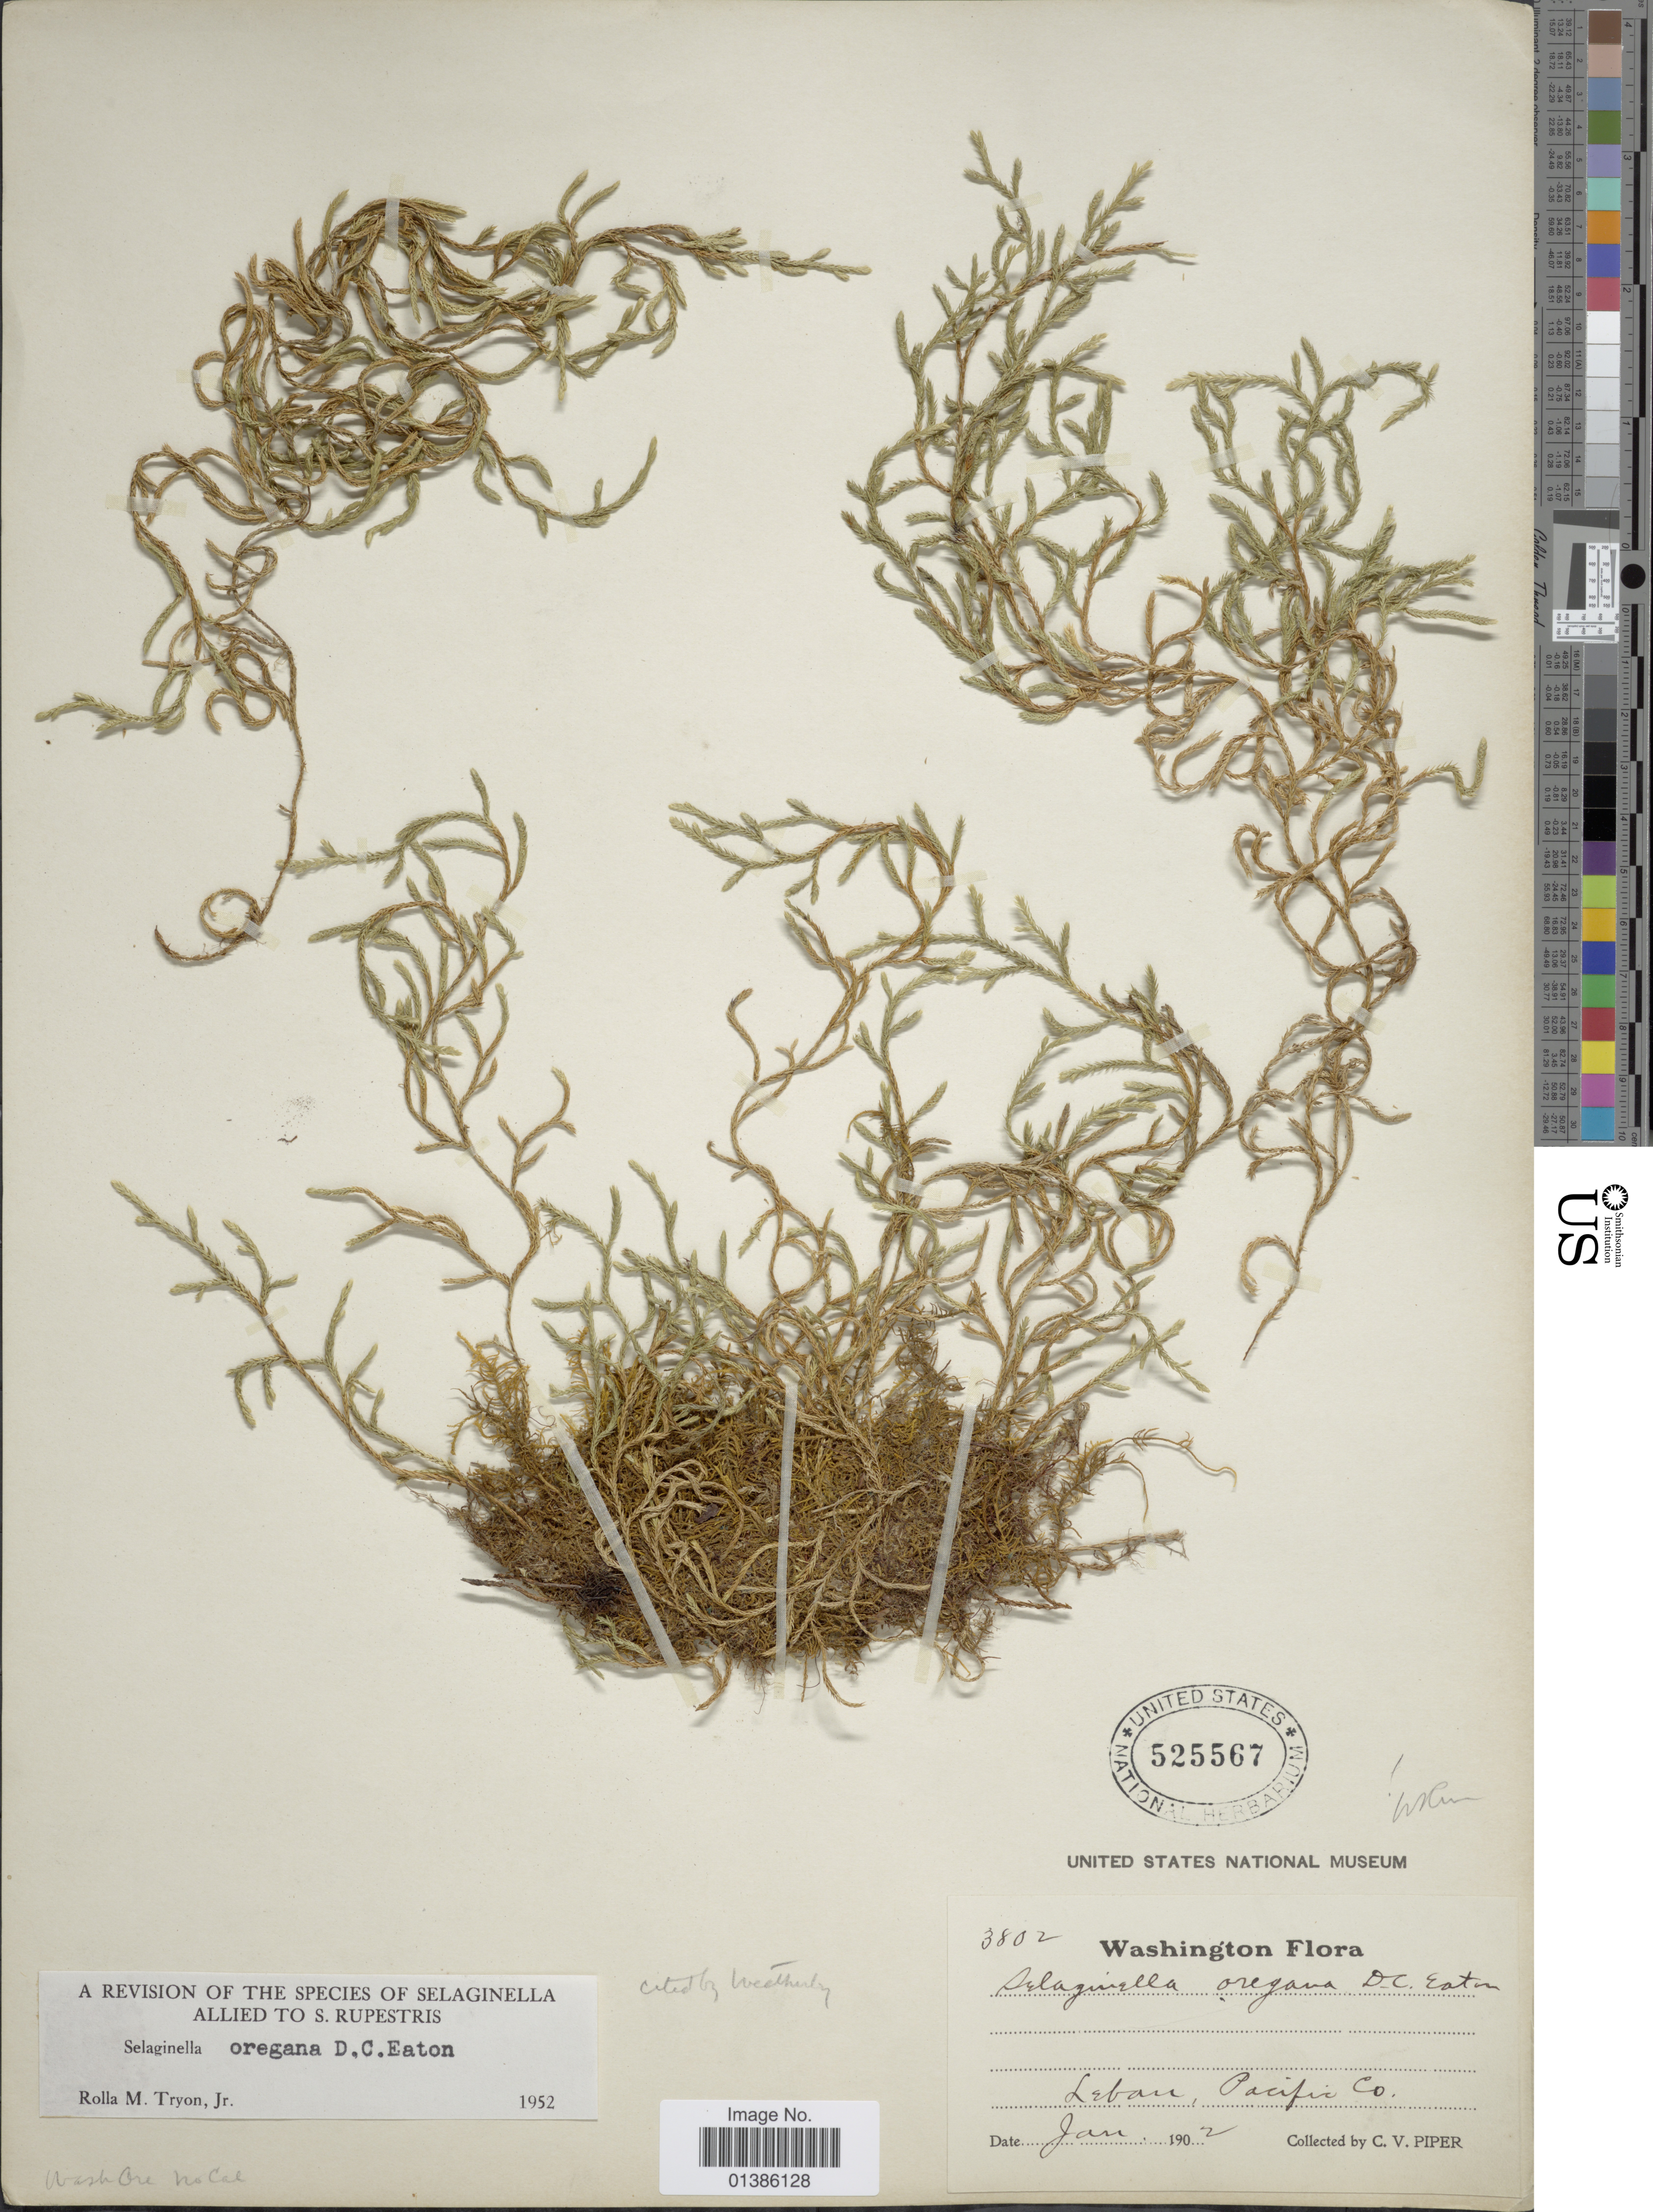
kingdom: Plantae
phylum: Tracheophyta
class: Lycopodiopsida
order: Selaginellales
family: Selaginellaceae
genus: Selaginella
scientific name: Selaginella oregana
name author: D.C. Eaton ex S. Watson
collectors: C. V. Piper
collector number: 3802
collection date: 1902-01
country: United States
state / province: Washington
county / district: Pacific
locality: Leban, Pacific Co.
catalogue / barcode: US 525567